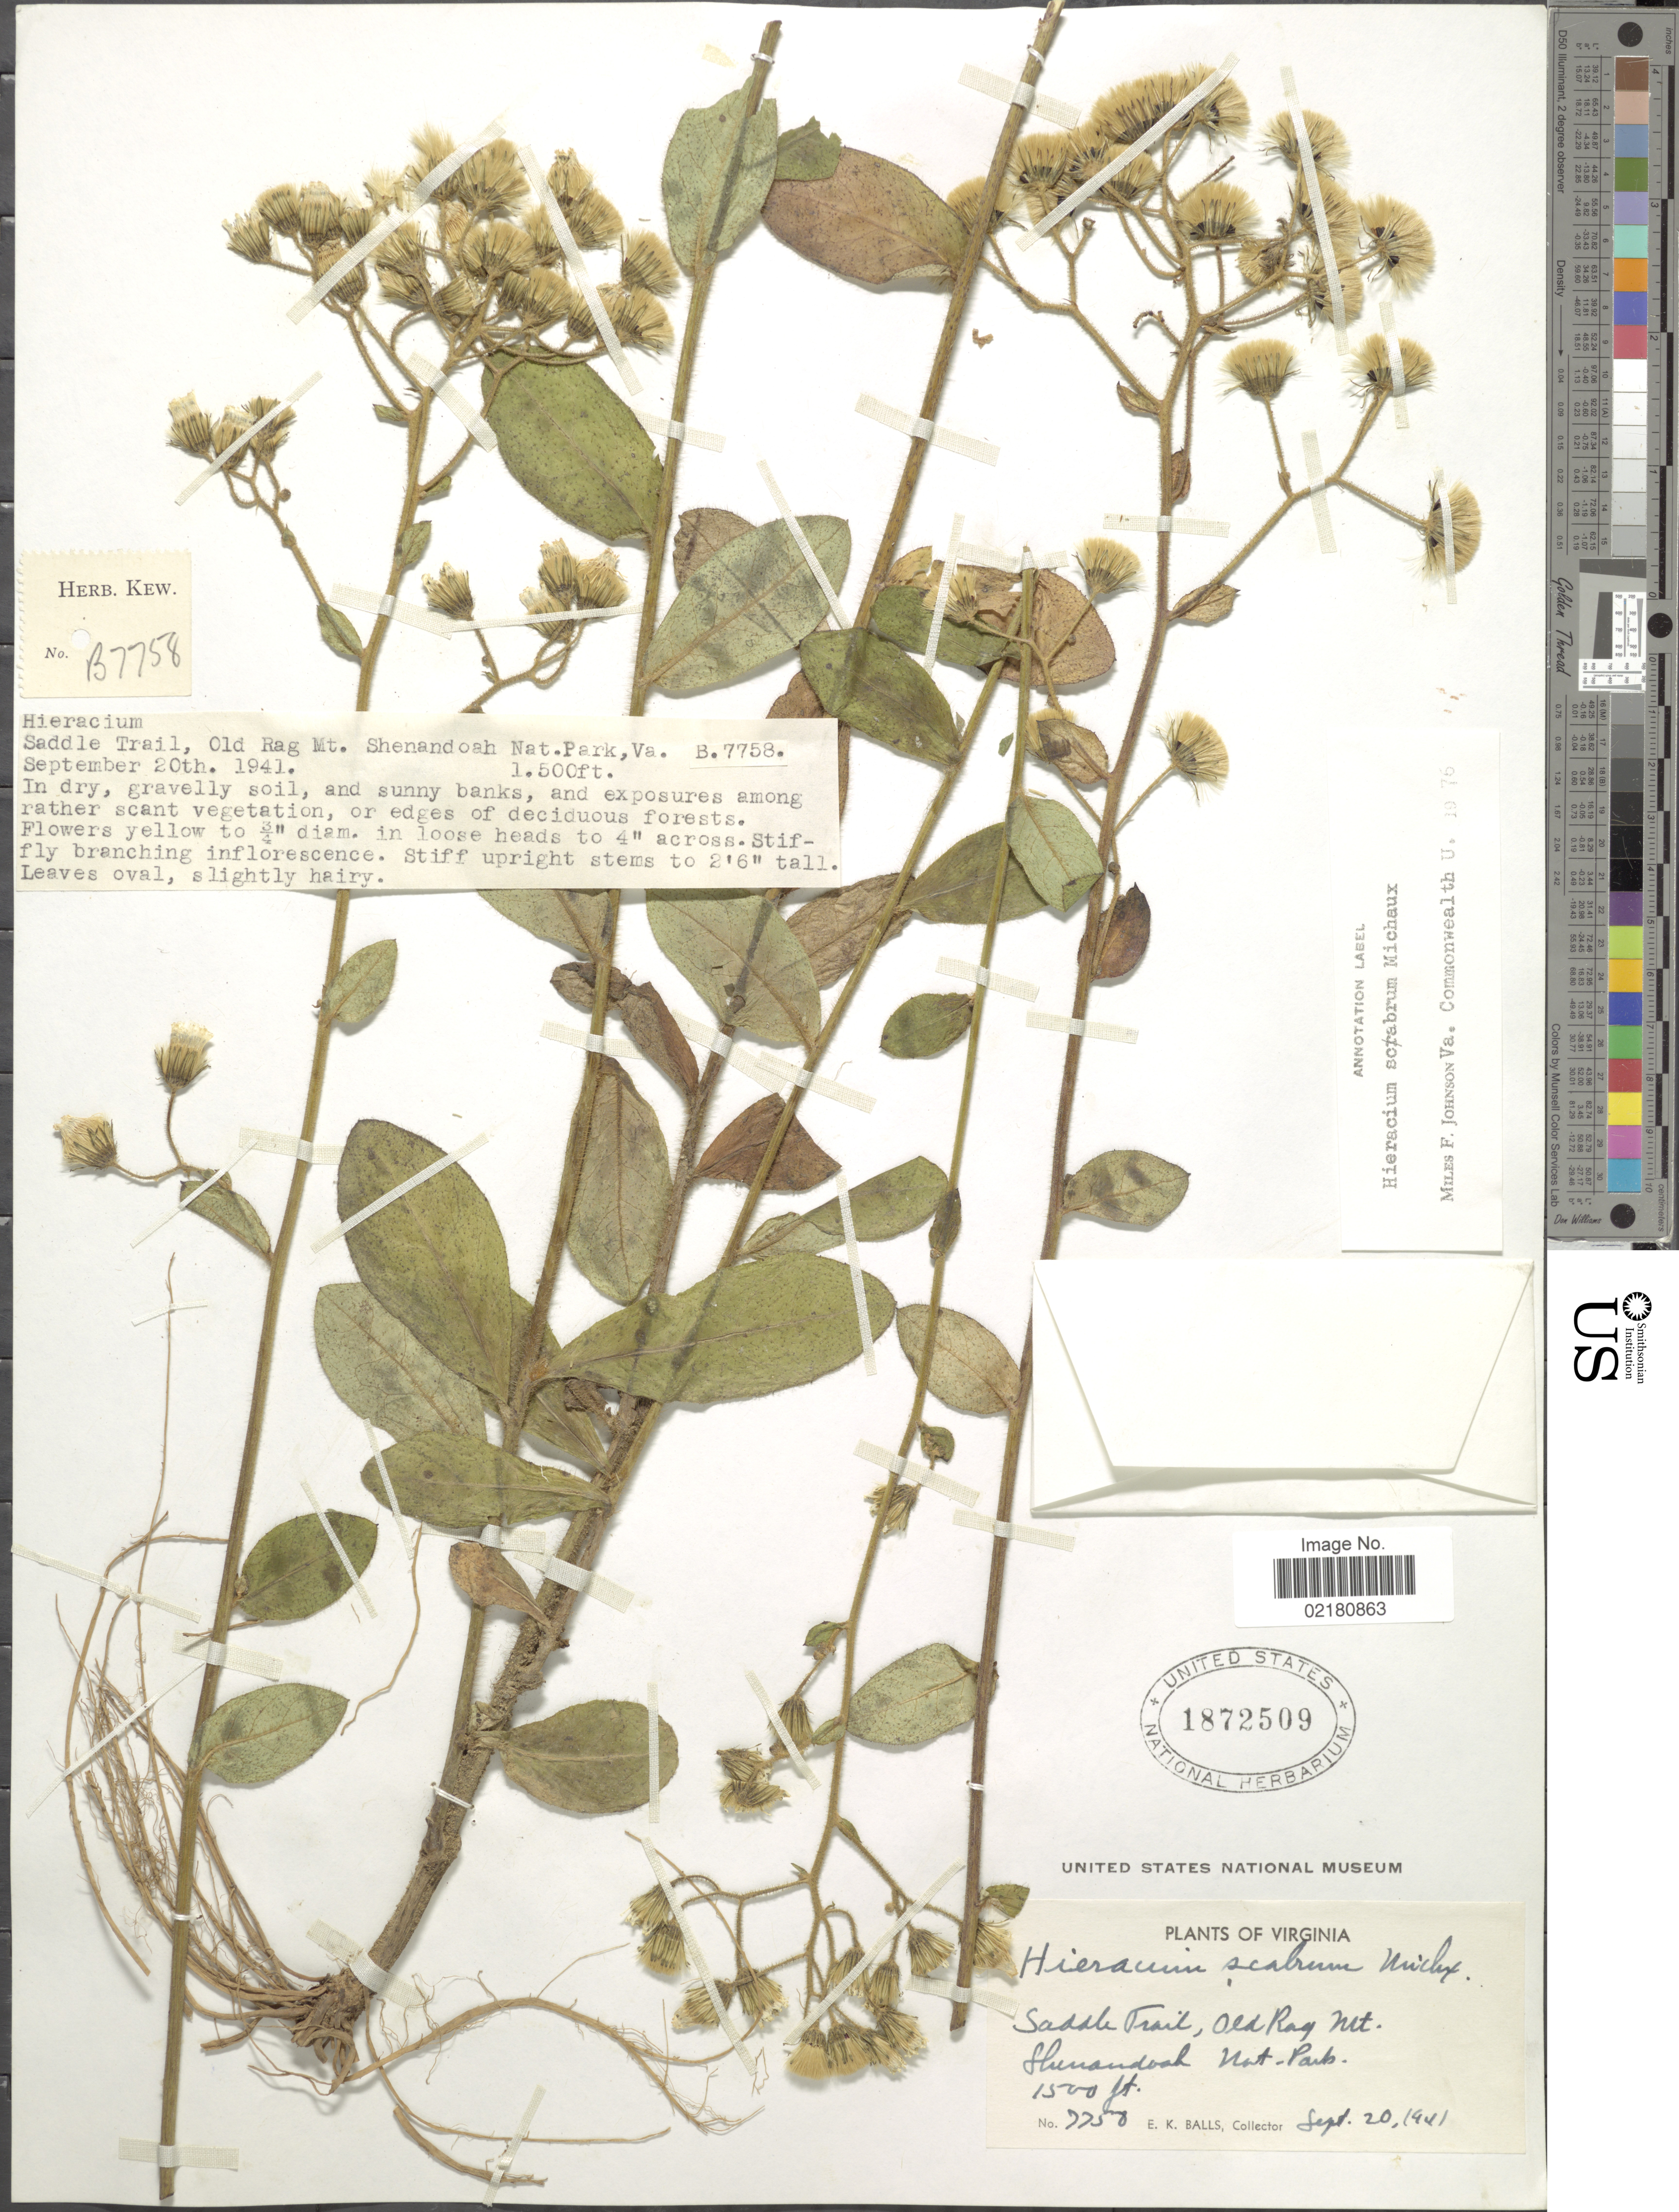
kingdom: Plantae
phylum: Tracheophyta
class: Magnoliopsida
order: Asterales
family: Asteraceae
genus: Pilosella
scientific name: Pilosella verruculata subsp. verruculata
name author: (Link) Soják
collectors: E. K. Balls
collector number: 7758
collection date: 1941-09-20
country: United States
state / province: Virginia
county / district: Madison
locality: Saddle Trail, Old Rag Mt. Shenandoah Nat.Park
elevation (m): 457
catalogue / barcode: US 1872509